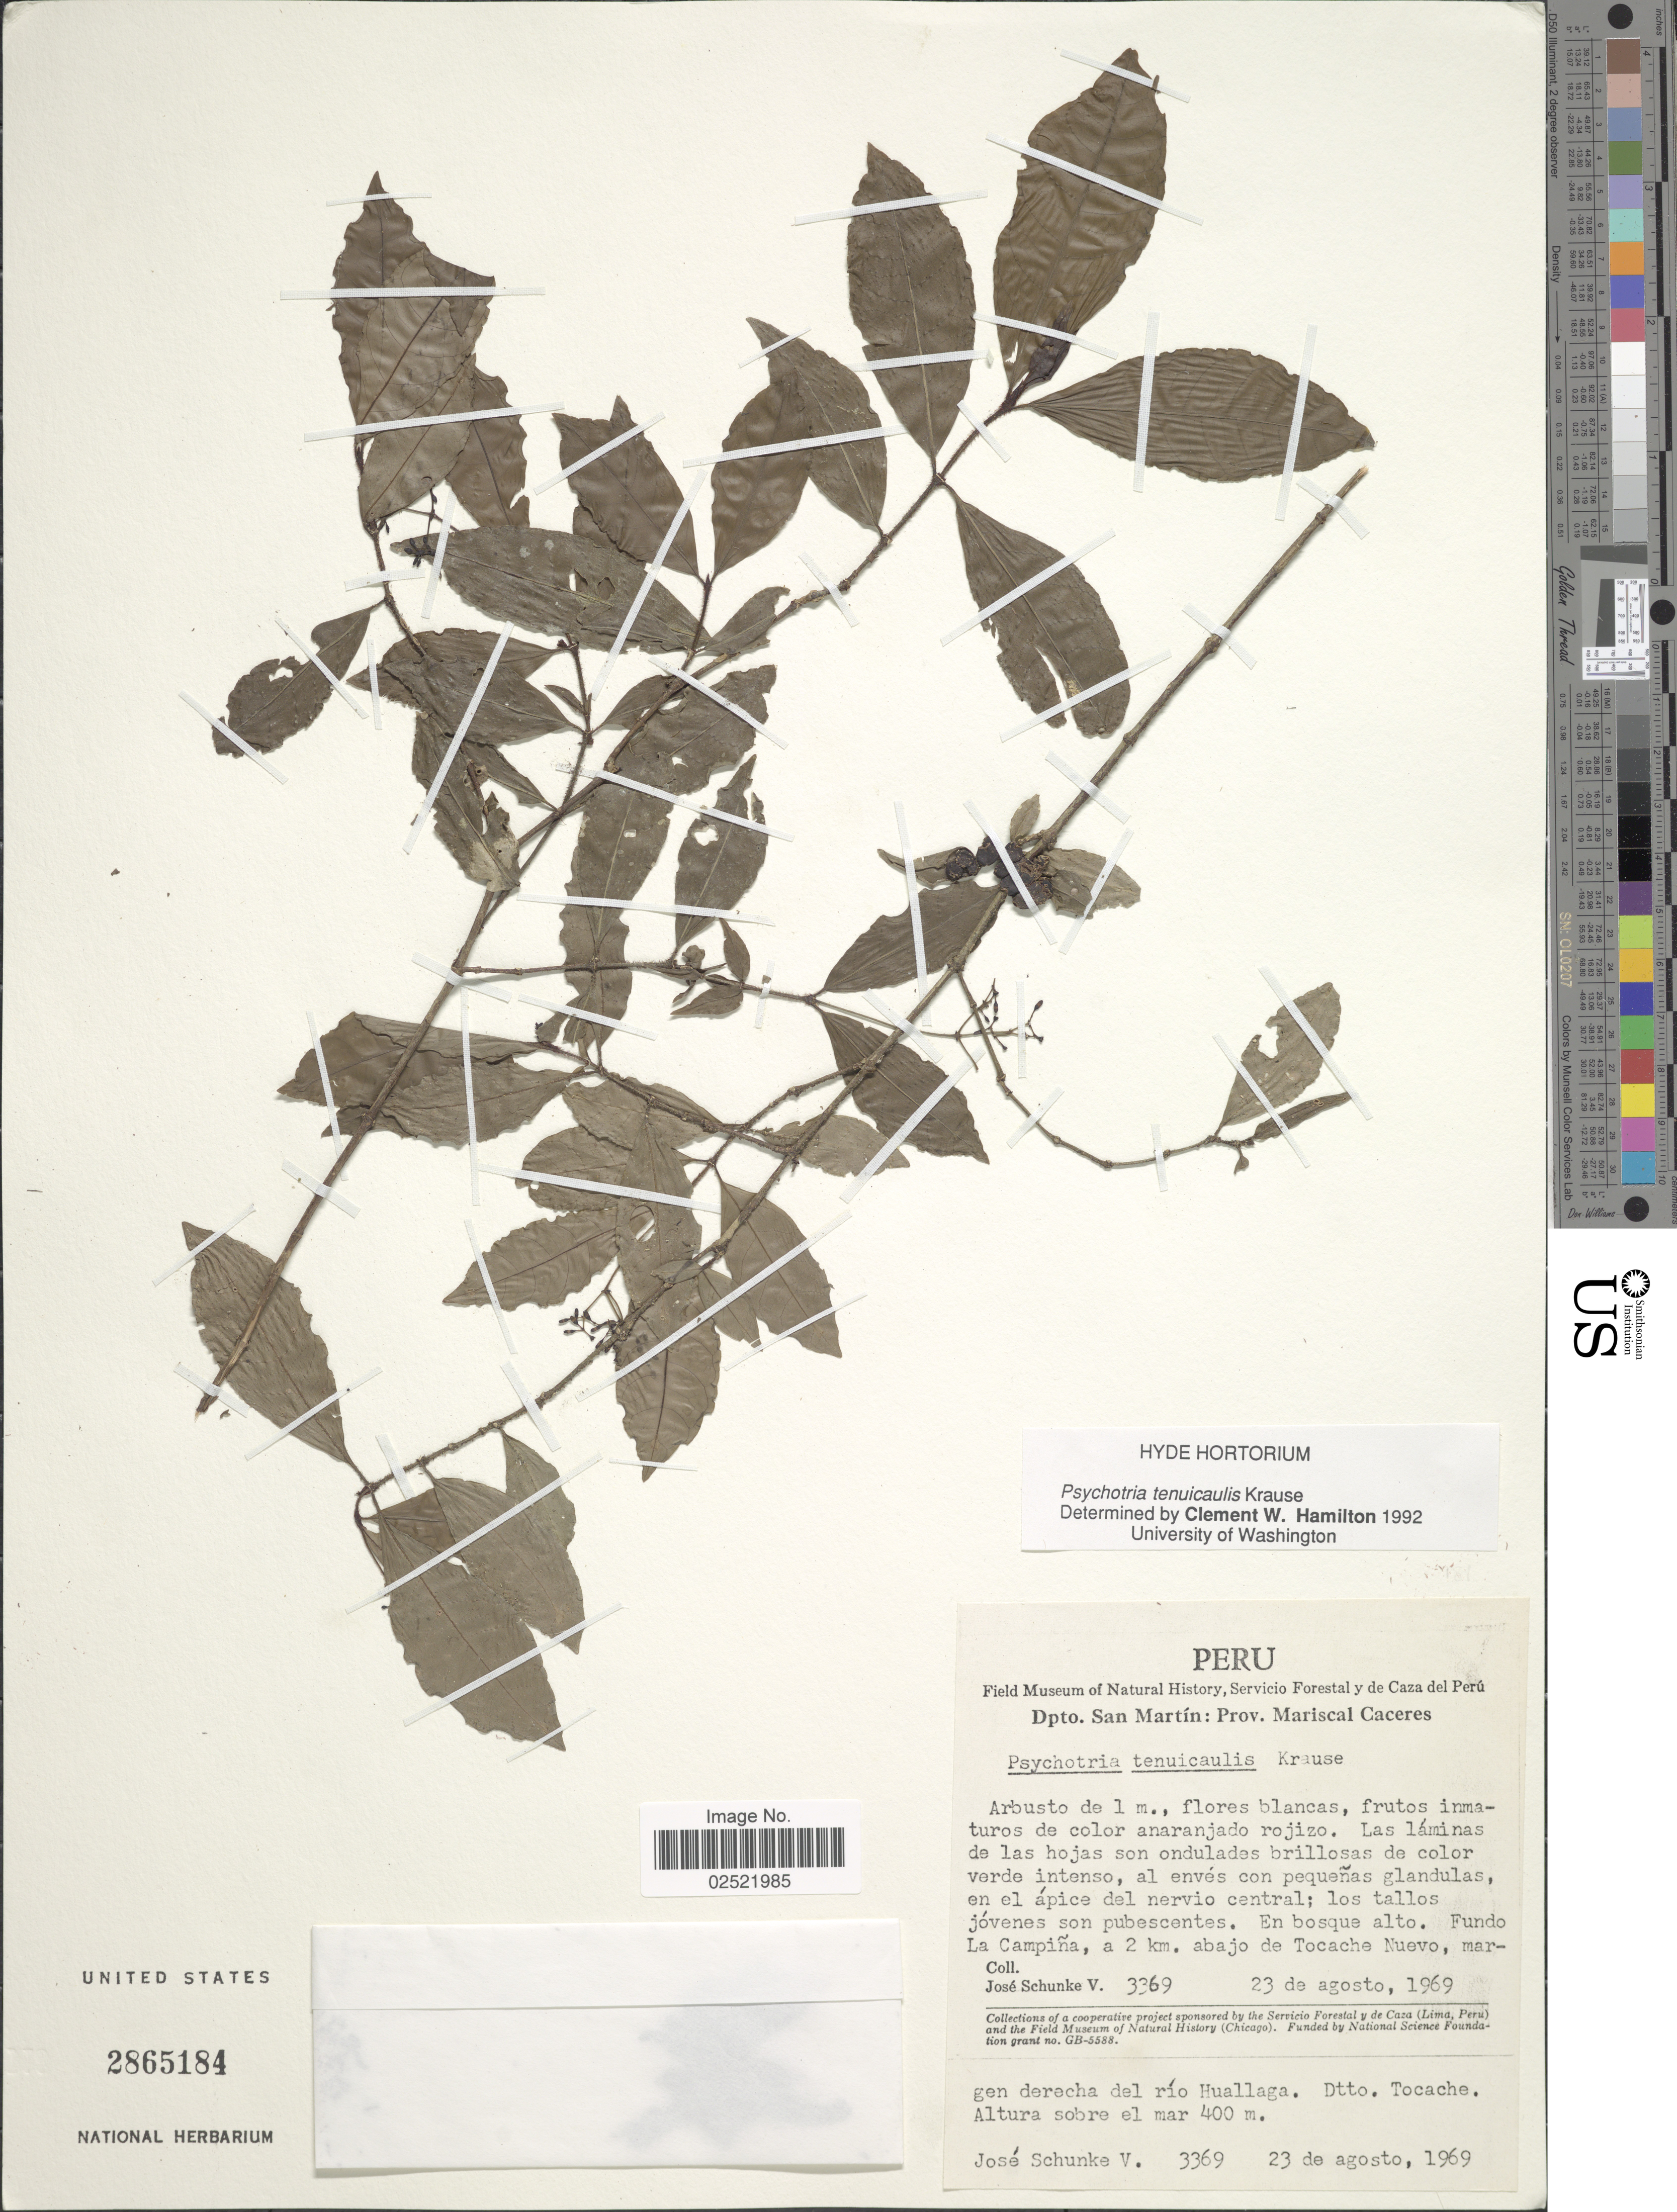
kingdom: Plantae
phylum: Tracheophyta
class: Magnoliopsida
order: Gentianales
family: Rubiaceae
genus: Psychotria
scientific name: Psychotria tenuicaulis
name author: K. Krause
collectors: J. Schunke Vigo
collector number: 3369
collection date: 1969-08-23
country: Peru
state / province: San Martín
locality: Prov. Mariscal Caceres. Fundo La Campina, a 2 km. abajo de Tocache Nuevo, margen derecha del rio Huallaga. Dtto. Tocache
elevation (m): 400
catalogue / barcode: US 2865184